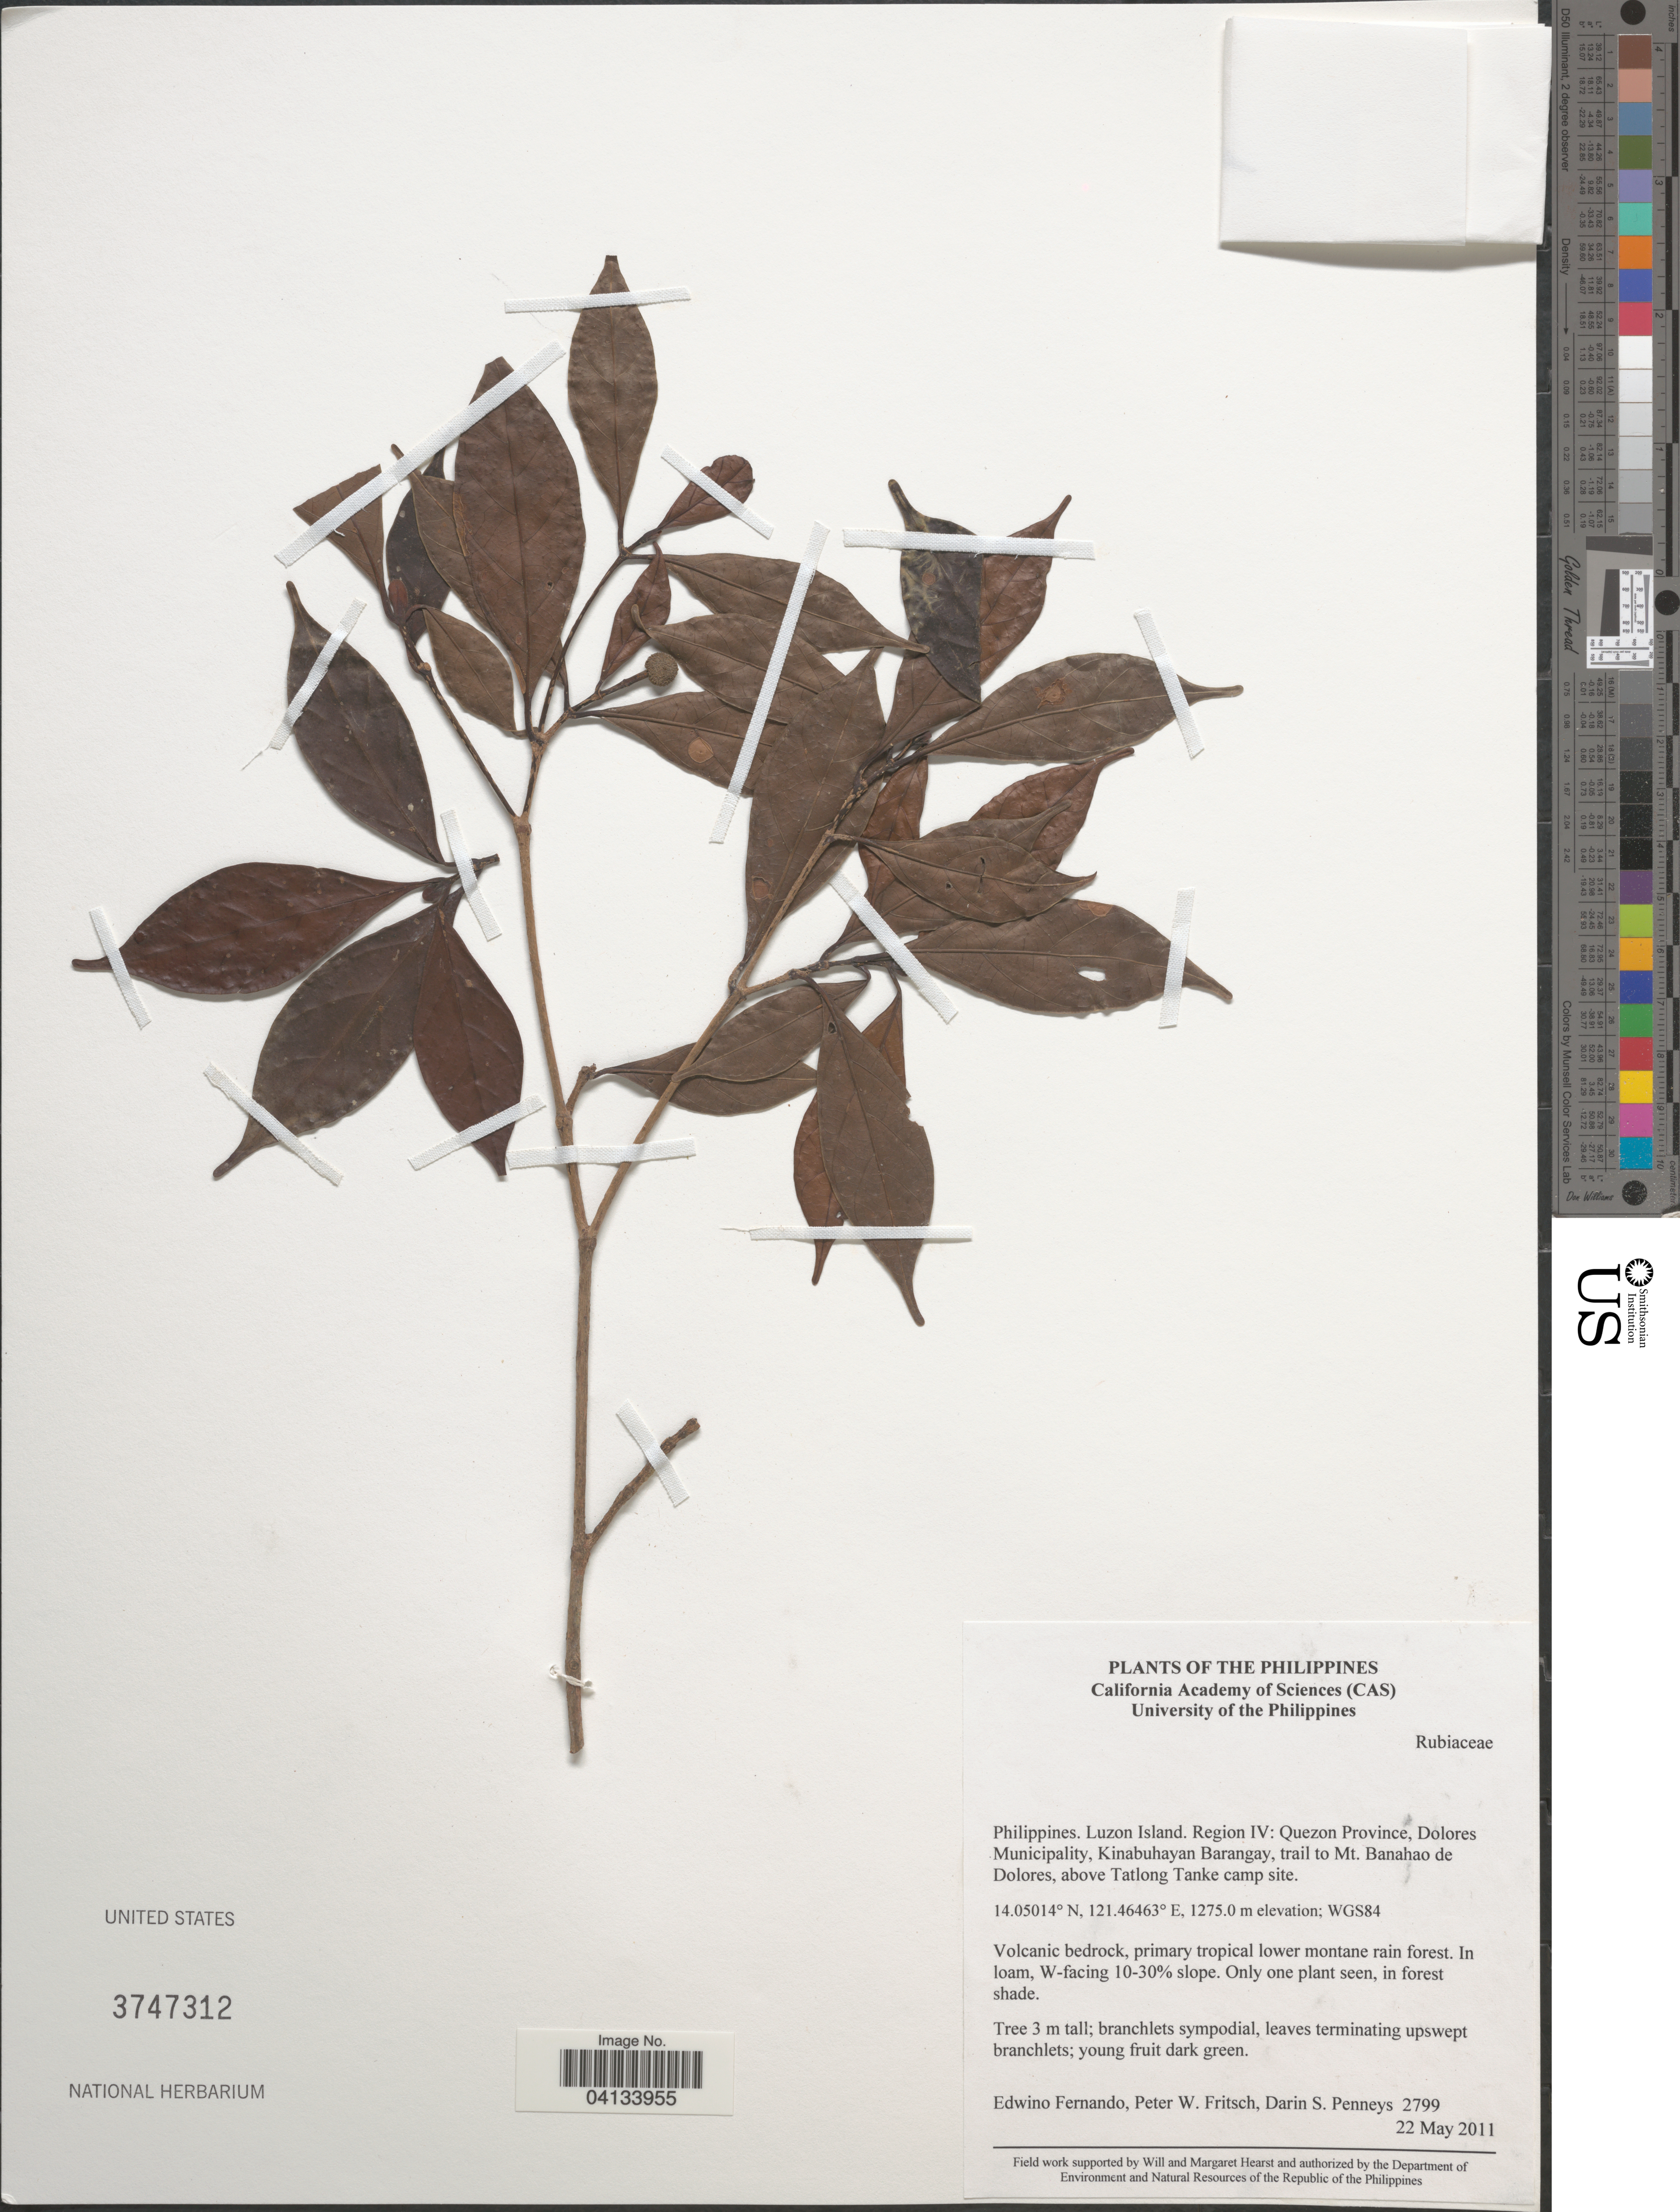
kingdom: Plantae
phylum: Tracheophyta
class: Magnoliopsida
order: Gentianales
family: Rubiaceae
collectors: E. S. Fernando, P. W. Fritsch & D. S. Penneys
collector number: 2799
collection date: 2011-05-22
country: Philippines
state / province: Calabarzon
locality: Luzon Island. Region IV: Quezon Province, Dolores Municipality, Kinabuhayan Barangay, trail to Mt. Banahao de Dolores, above Tatlong Tanke camp site. WGS84. W-facing 10-30% slope.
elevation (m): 1275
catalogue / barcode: US 3747312